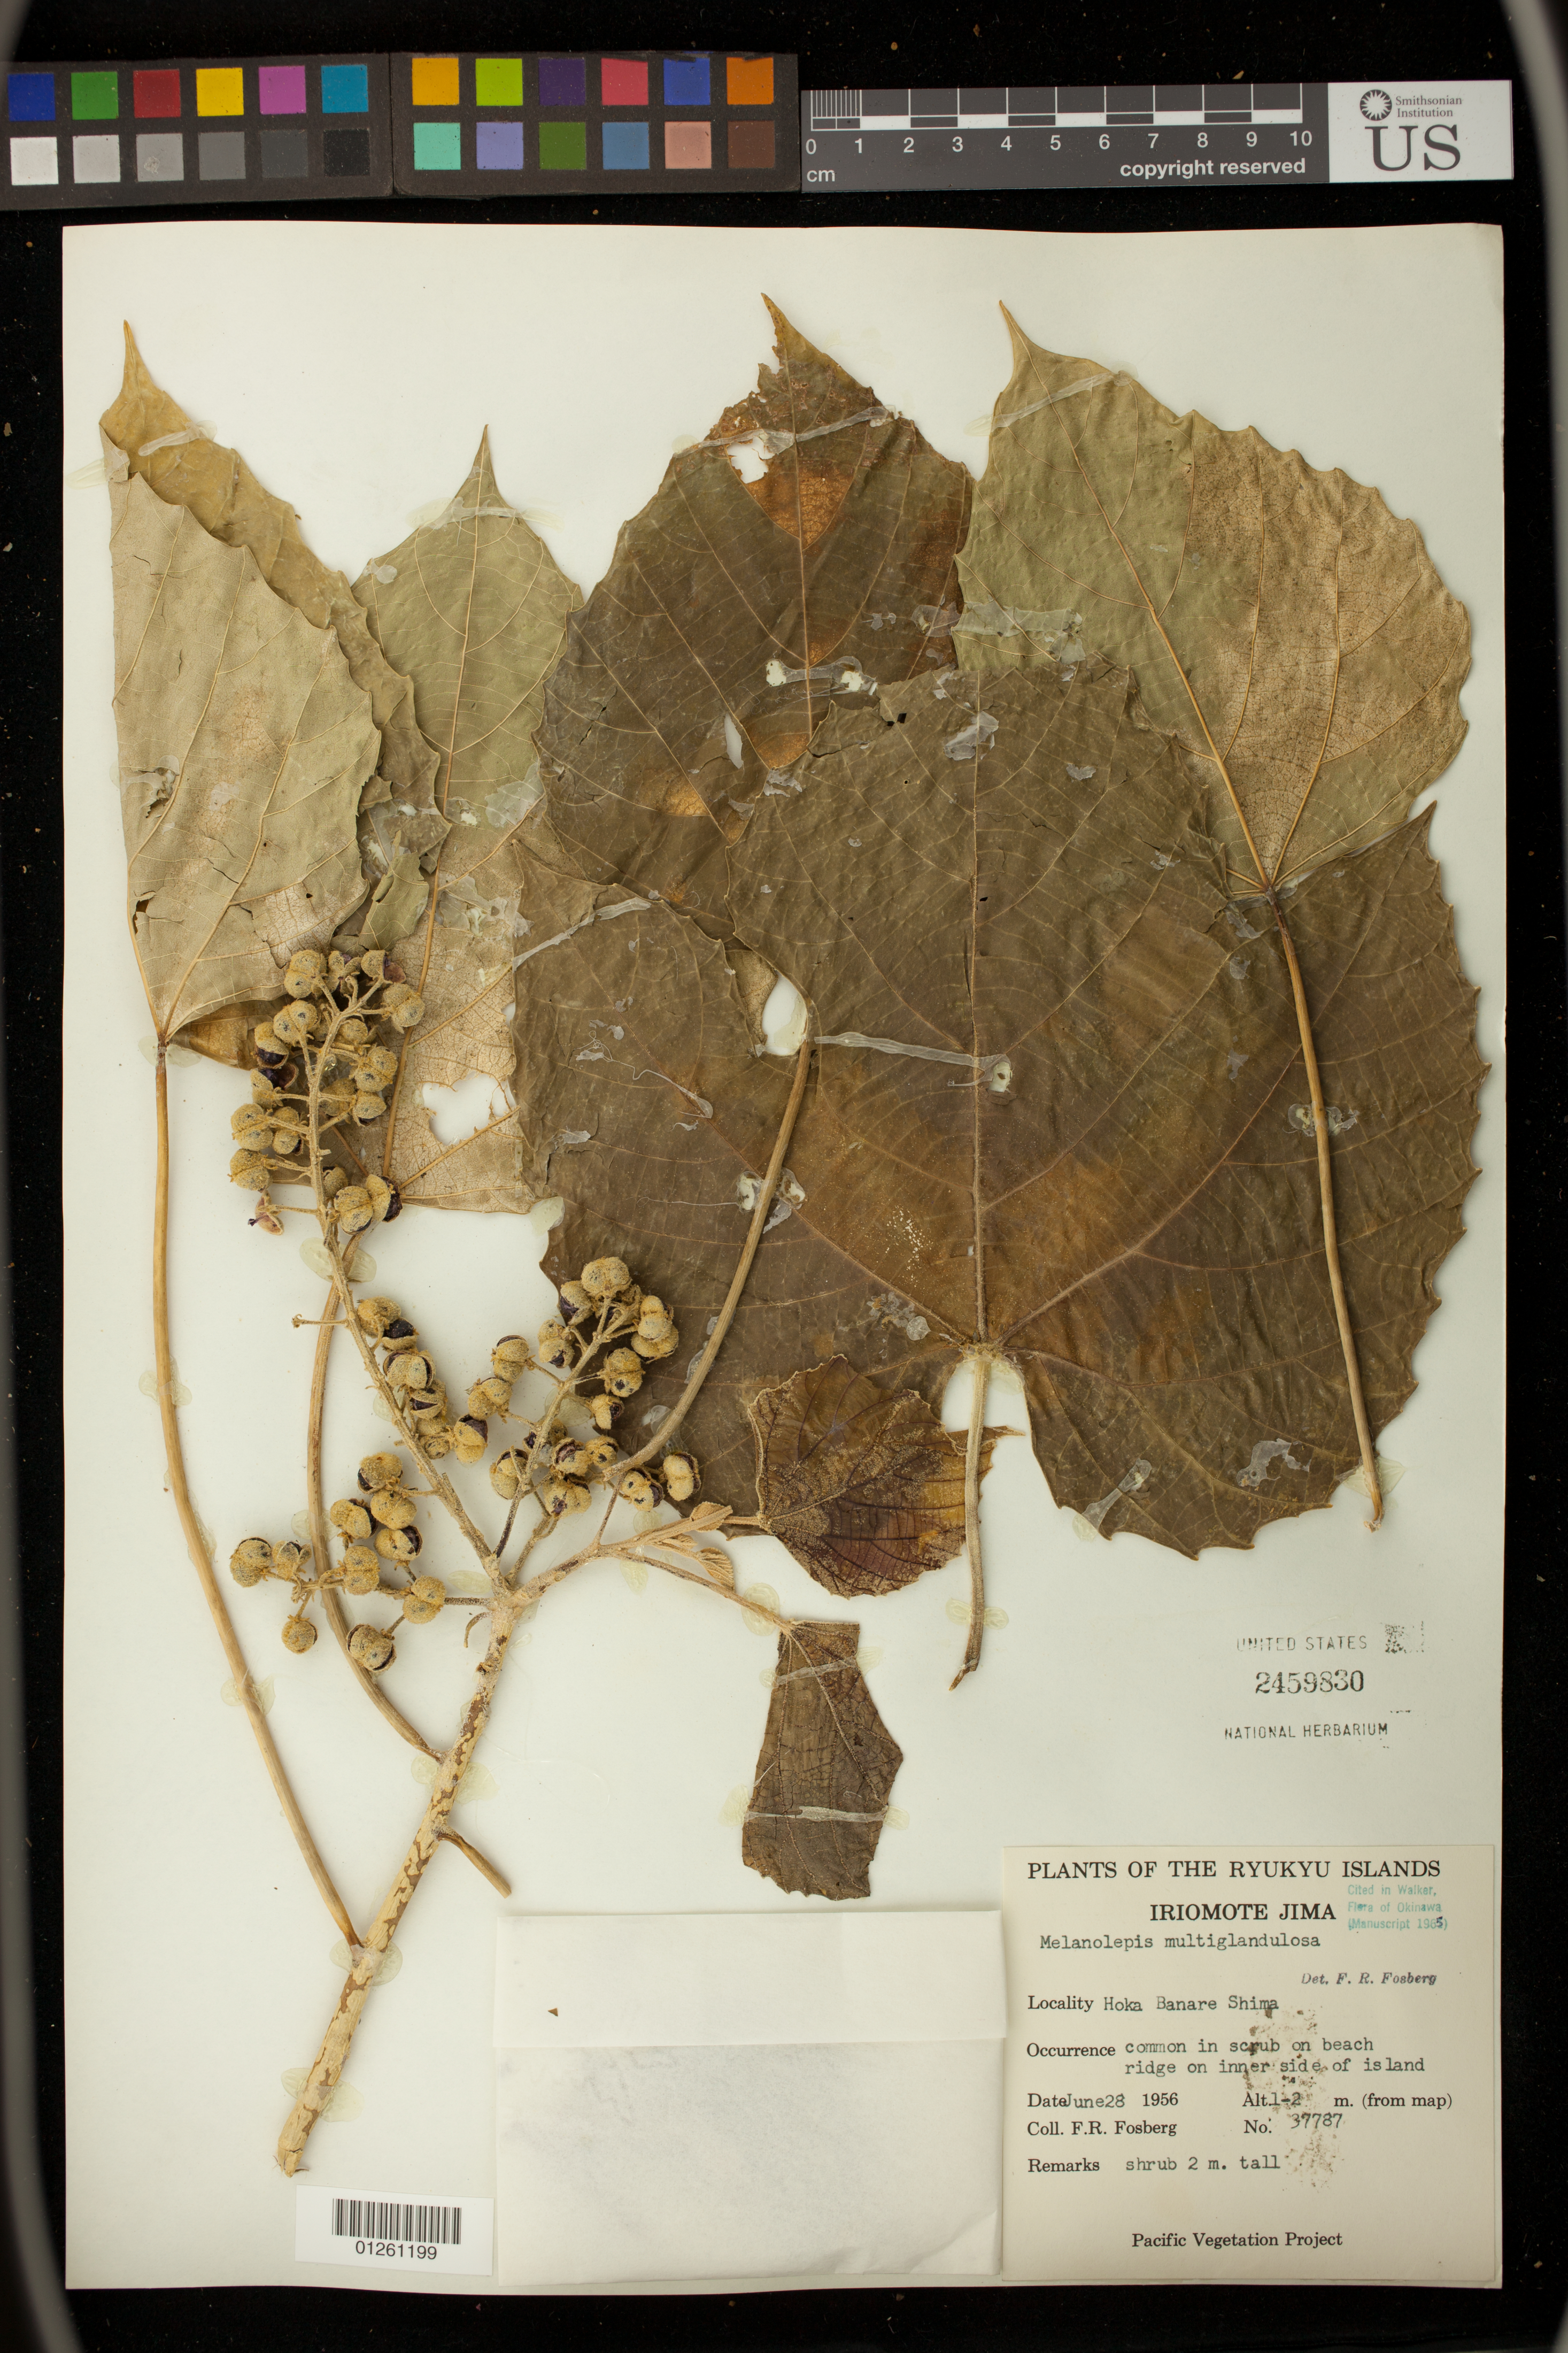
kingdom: Plantae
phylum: Tracheophyta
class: Magnoliopsida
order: Malpighiales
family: Euphorbiaceae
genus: Melanolepis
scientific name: Melanolepis multiglandulosa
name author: (Reinw. ex Blume) Rchb. f. & Zoll.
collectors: F. R. Fosberg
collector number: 37787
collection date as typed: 28 Jun 1956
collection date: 1956-06-28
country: Japan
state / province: Okinawa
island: Iriomote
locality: Ryukyu Islands. Iriomote Jima. Hoka Banare Shima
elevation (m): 1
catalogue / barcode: US 2459830